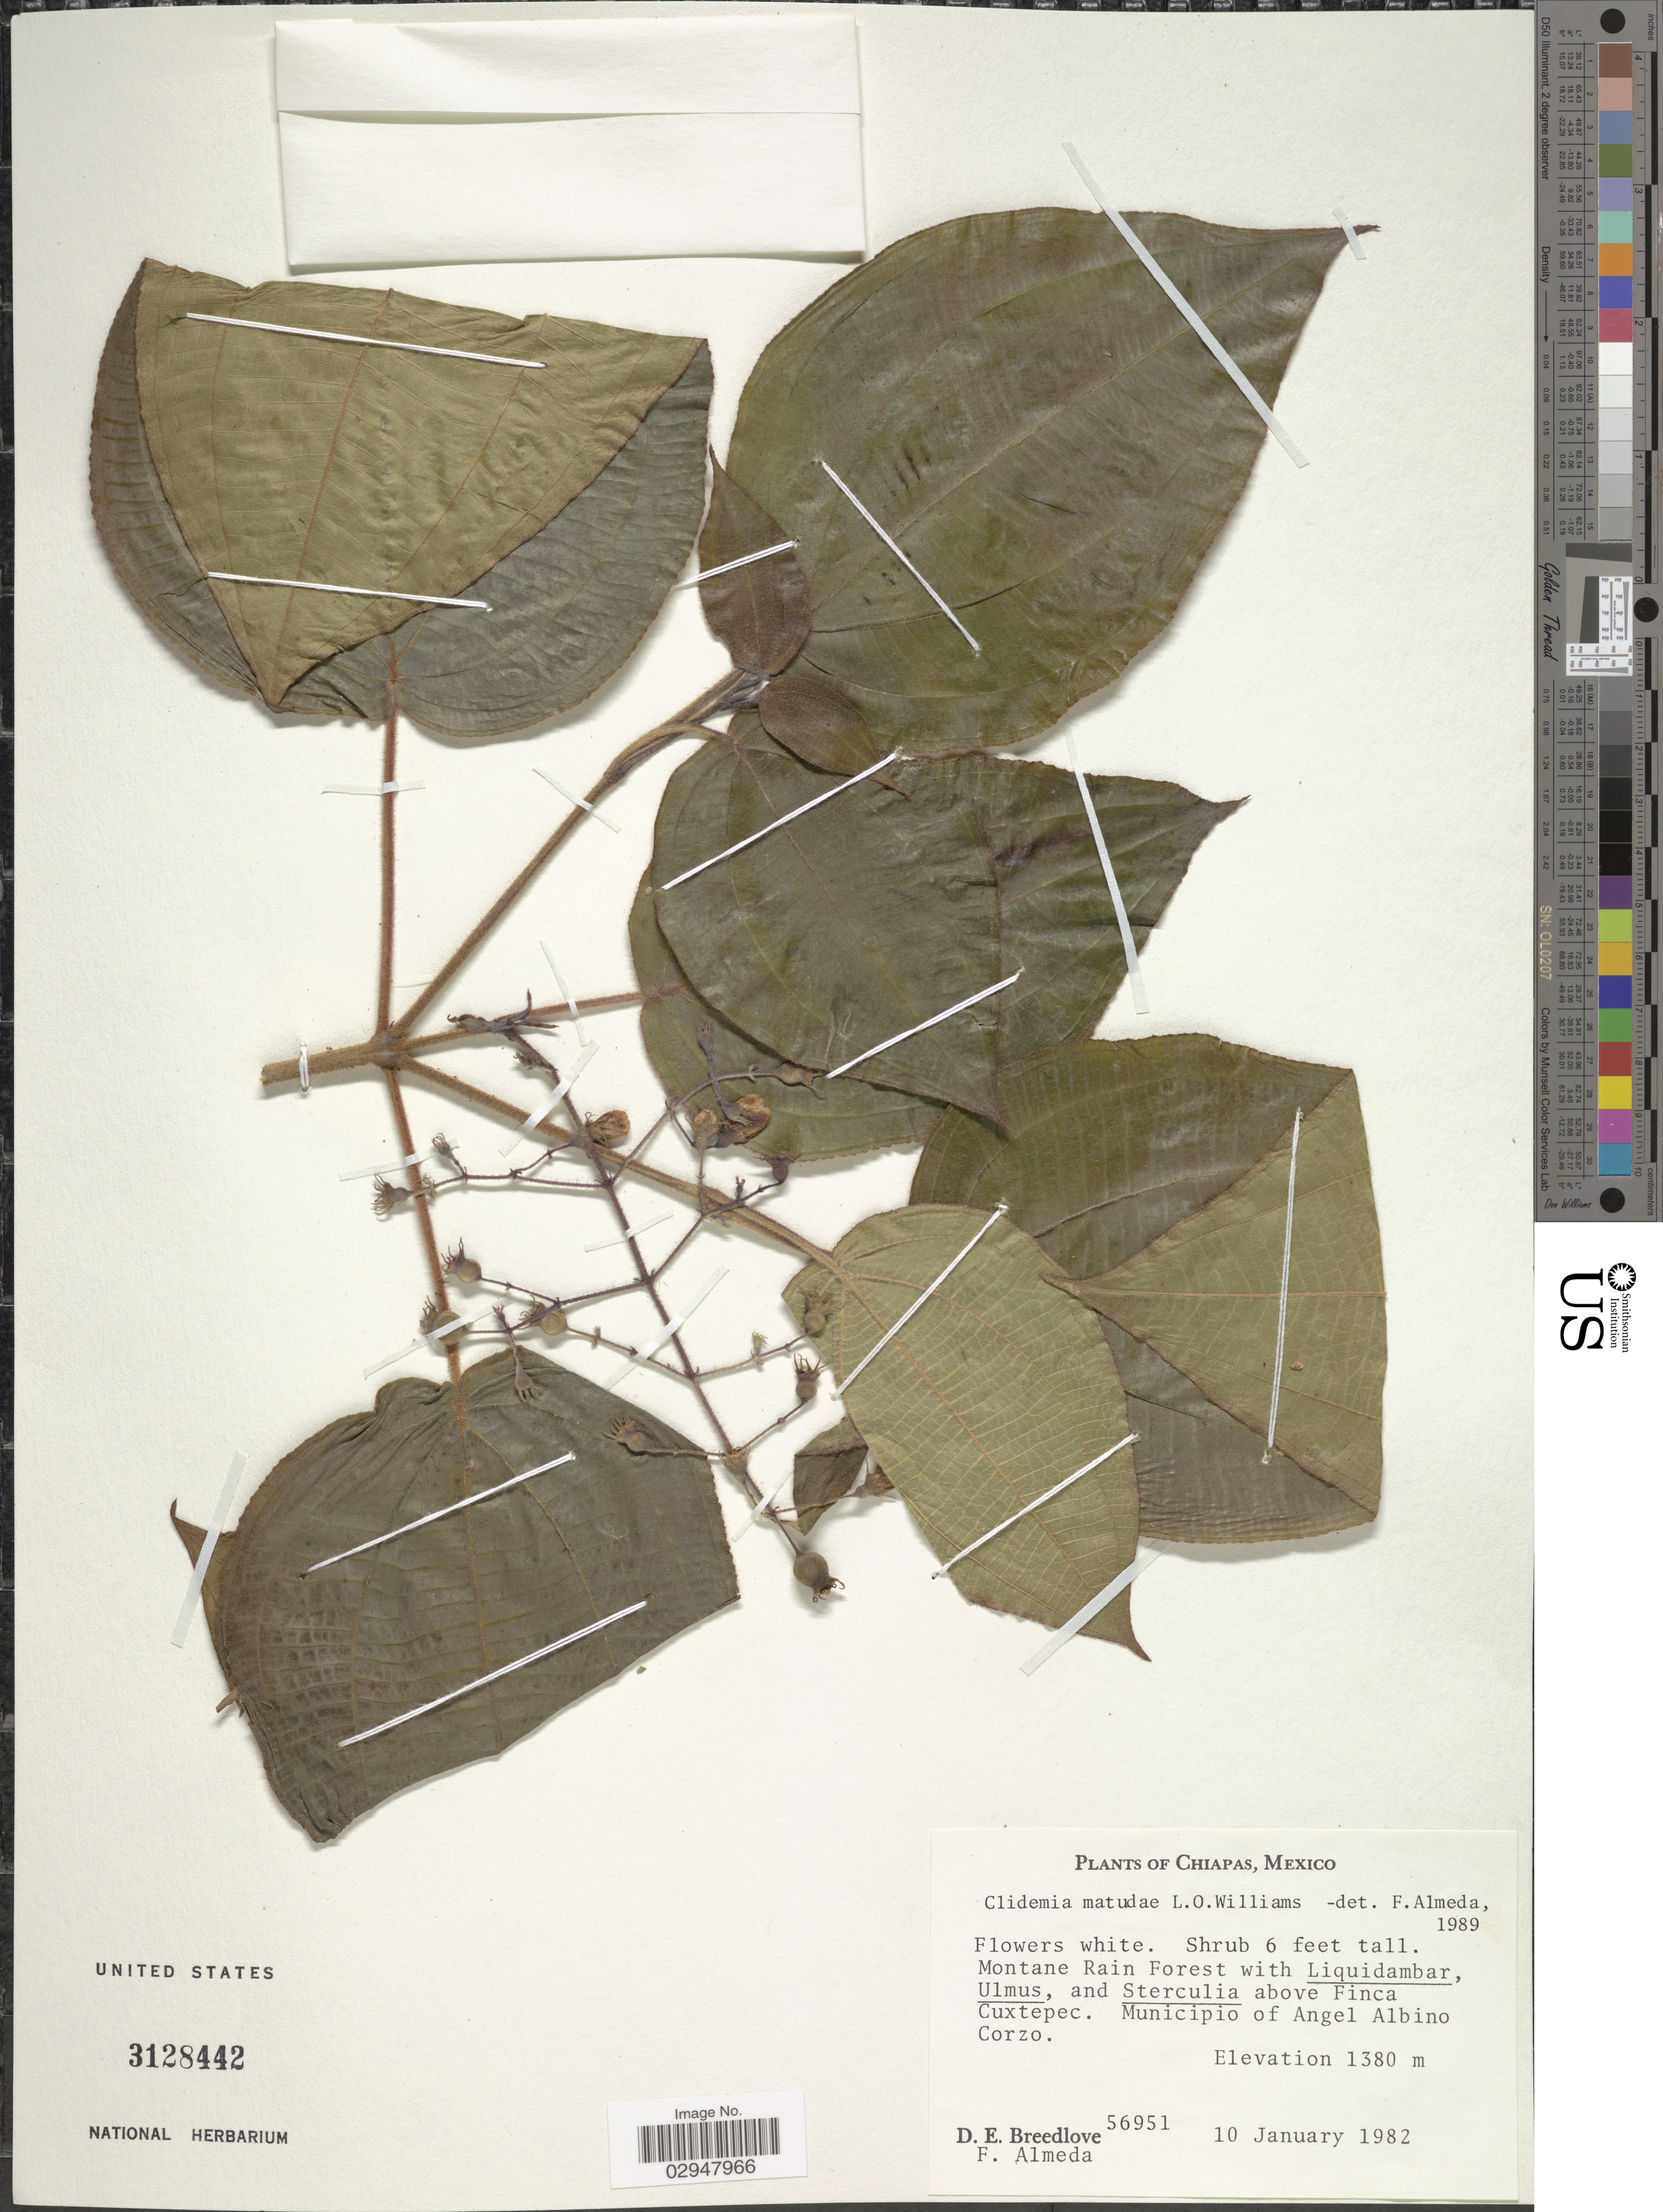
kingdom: Plantae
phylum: Tracheophyta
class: Magnoliopsida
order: Myrtales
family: Melastomataceae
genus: Clidemia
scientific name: Clidemia matudae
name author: L.O. Williams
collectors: D. E. Breedlove & F. Almeda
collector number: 56951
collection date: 1982-01-10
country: Mexico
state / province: Chiapas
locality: Above Finca Cuxtepec, Municipio of Angel Albino Corzo.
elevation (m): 1380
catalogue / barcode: US 3128442